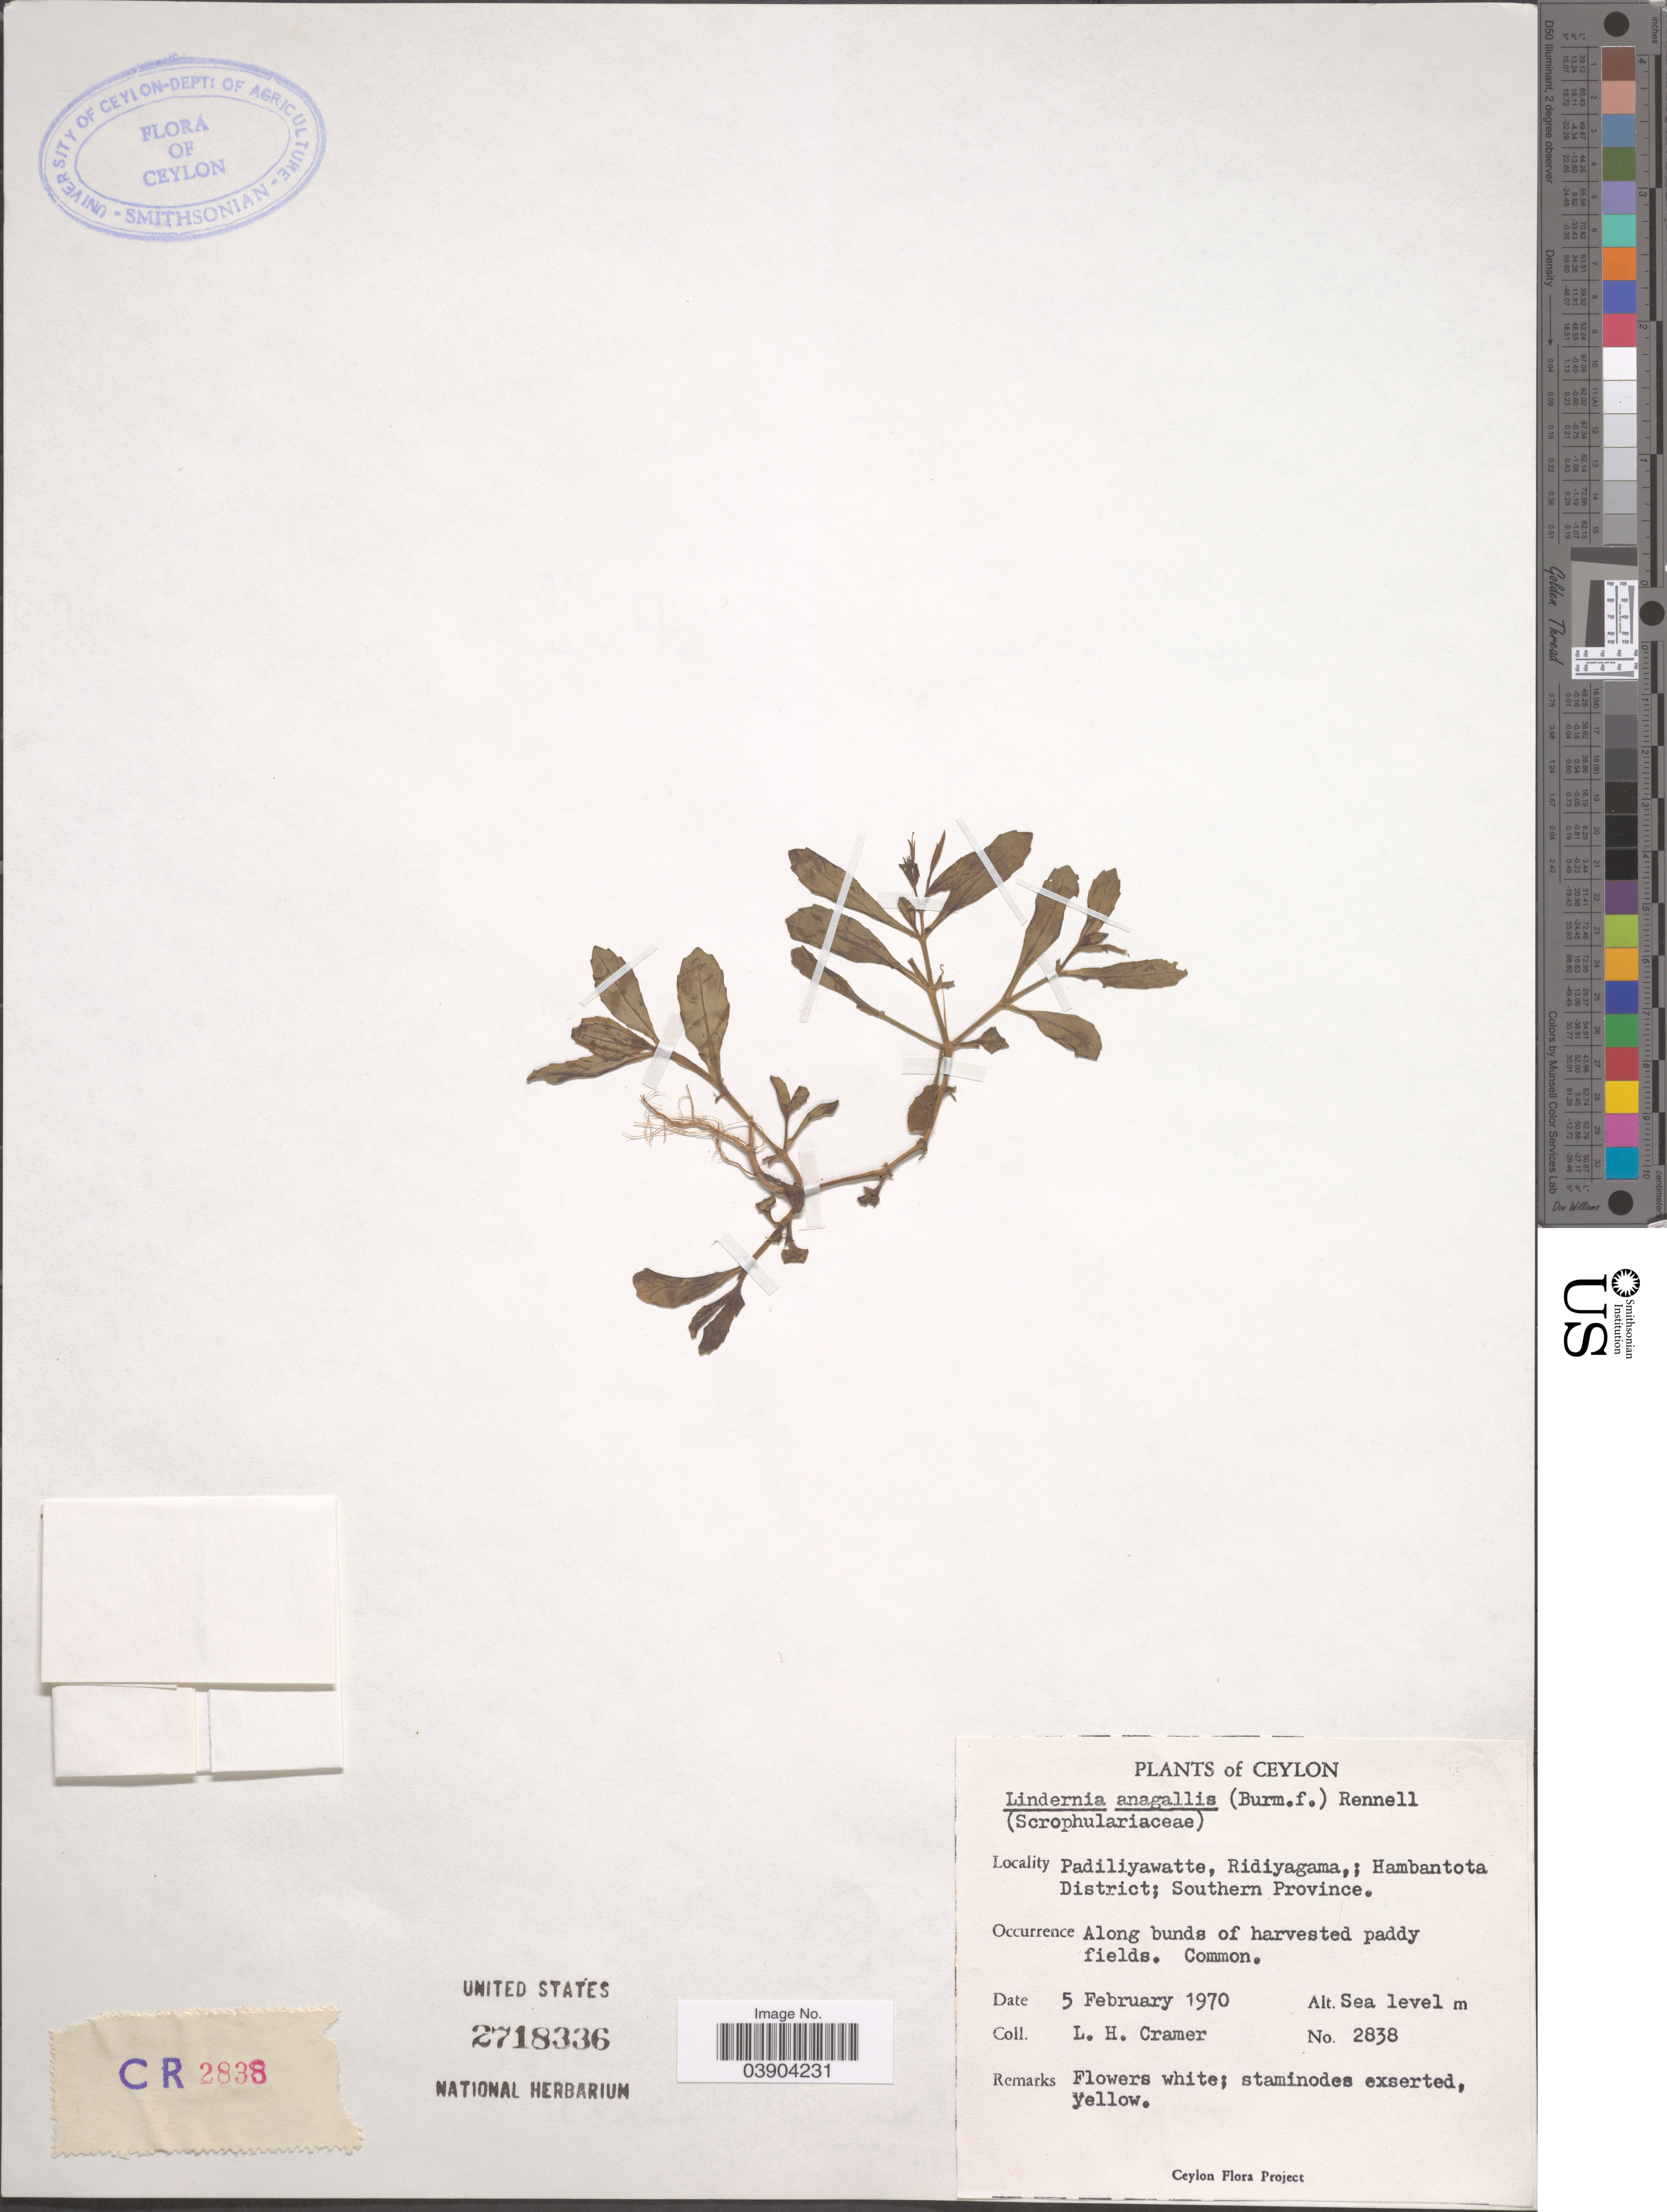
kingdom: Plantae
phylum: Tracheophyta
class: Magnoliopsida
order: Lamiales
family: Linderniaceae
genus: Lindernia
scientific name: Lindernia anagallis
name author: (Burm. f.) Pennell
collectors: L. H. Cramer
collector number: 2838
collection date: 1970-02-05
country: Sri Lanka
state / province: Southern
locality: Ceylon. Padiliyawatte, Ridiyagama,; Hambantota District. Along bunds of harvested paddy fields.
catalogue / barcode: US 2718336